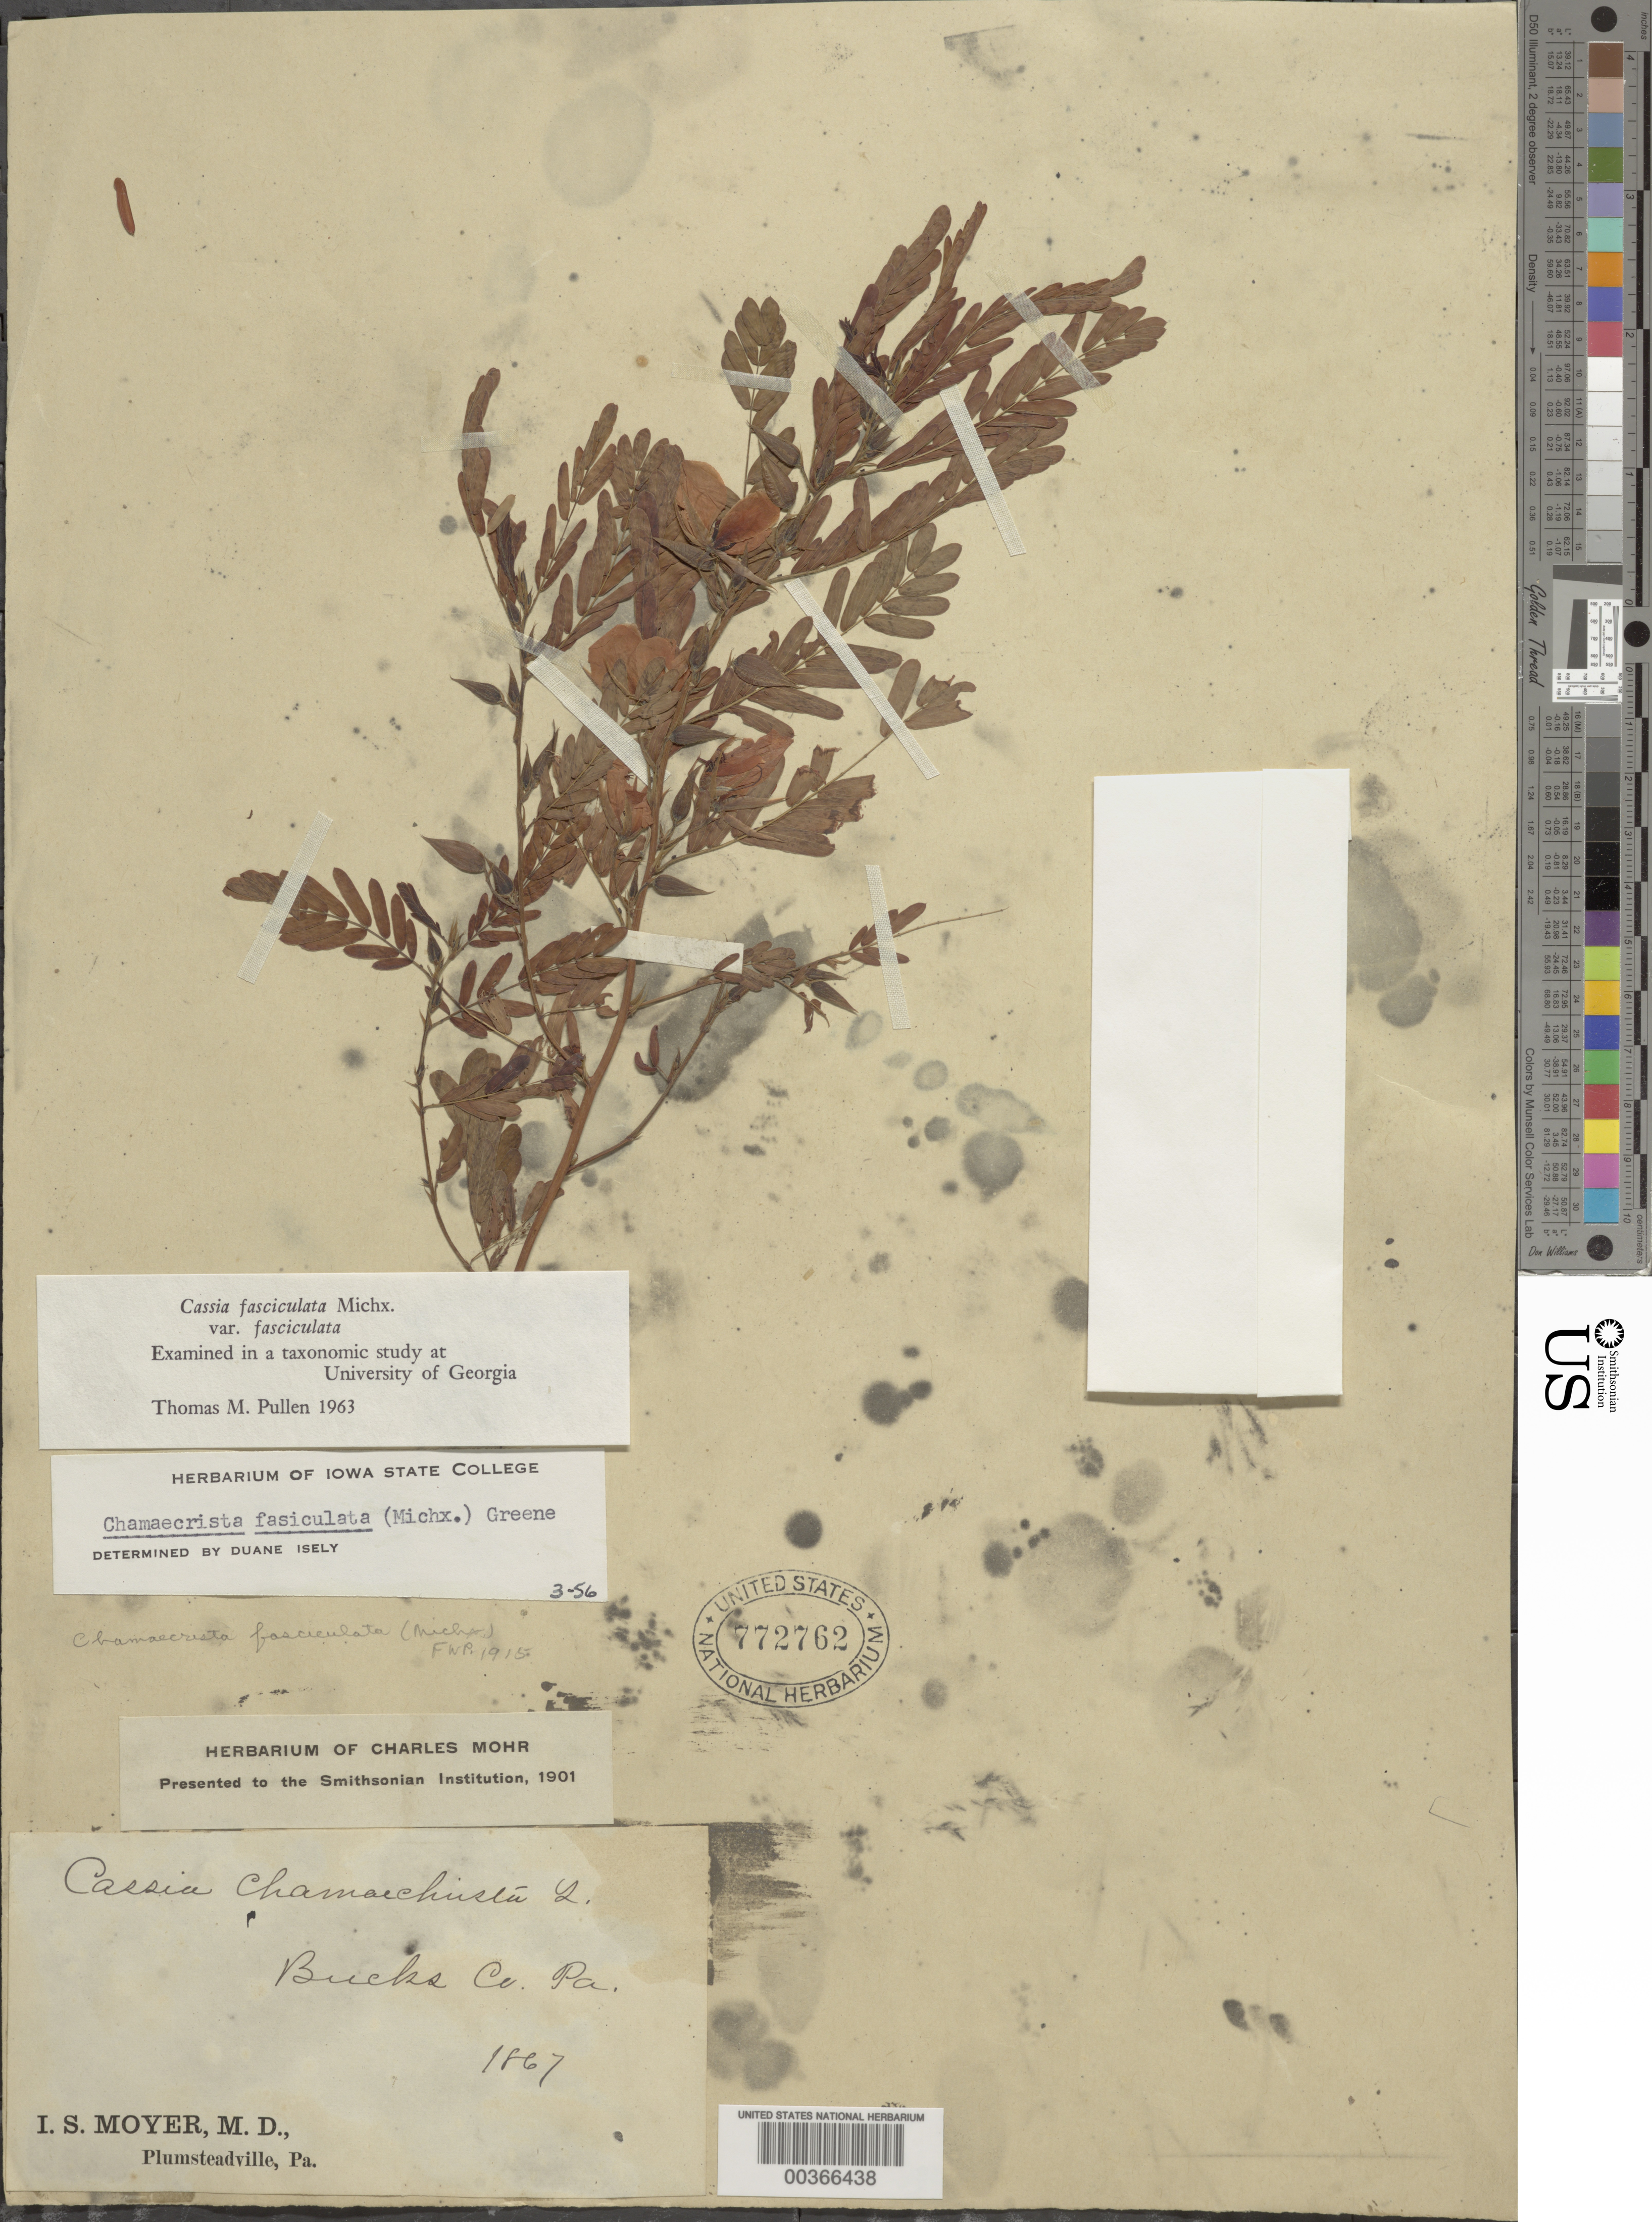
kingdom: Plantae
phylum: Tracheophyta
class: Magnoliopsida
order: Fabales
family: Fabaceae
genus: Chamaecrista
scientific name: Chamaecrista fasciculata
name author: (Michx.) Greene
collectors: I. S. Moyer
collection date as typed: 1867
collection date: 1867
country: United States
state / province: Pennsylvania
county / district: Bucks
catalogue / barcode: US 772762